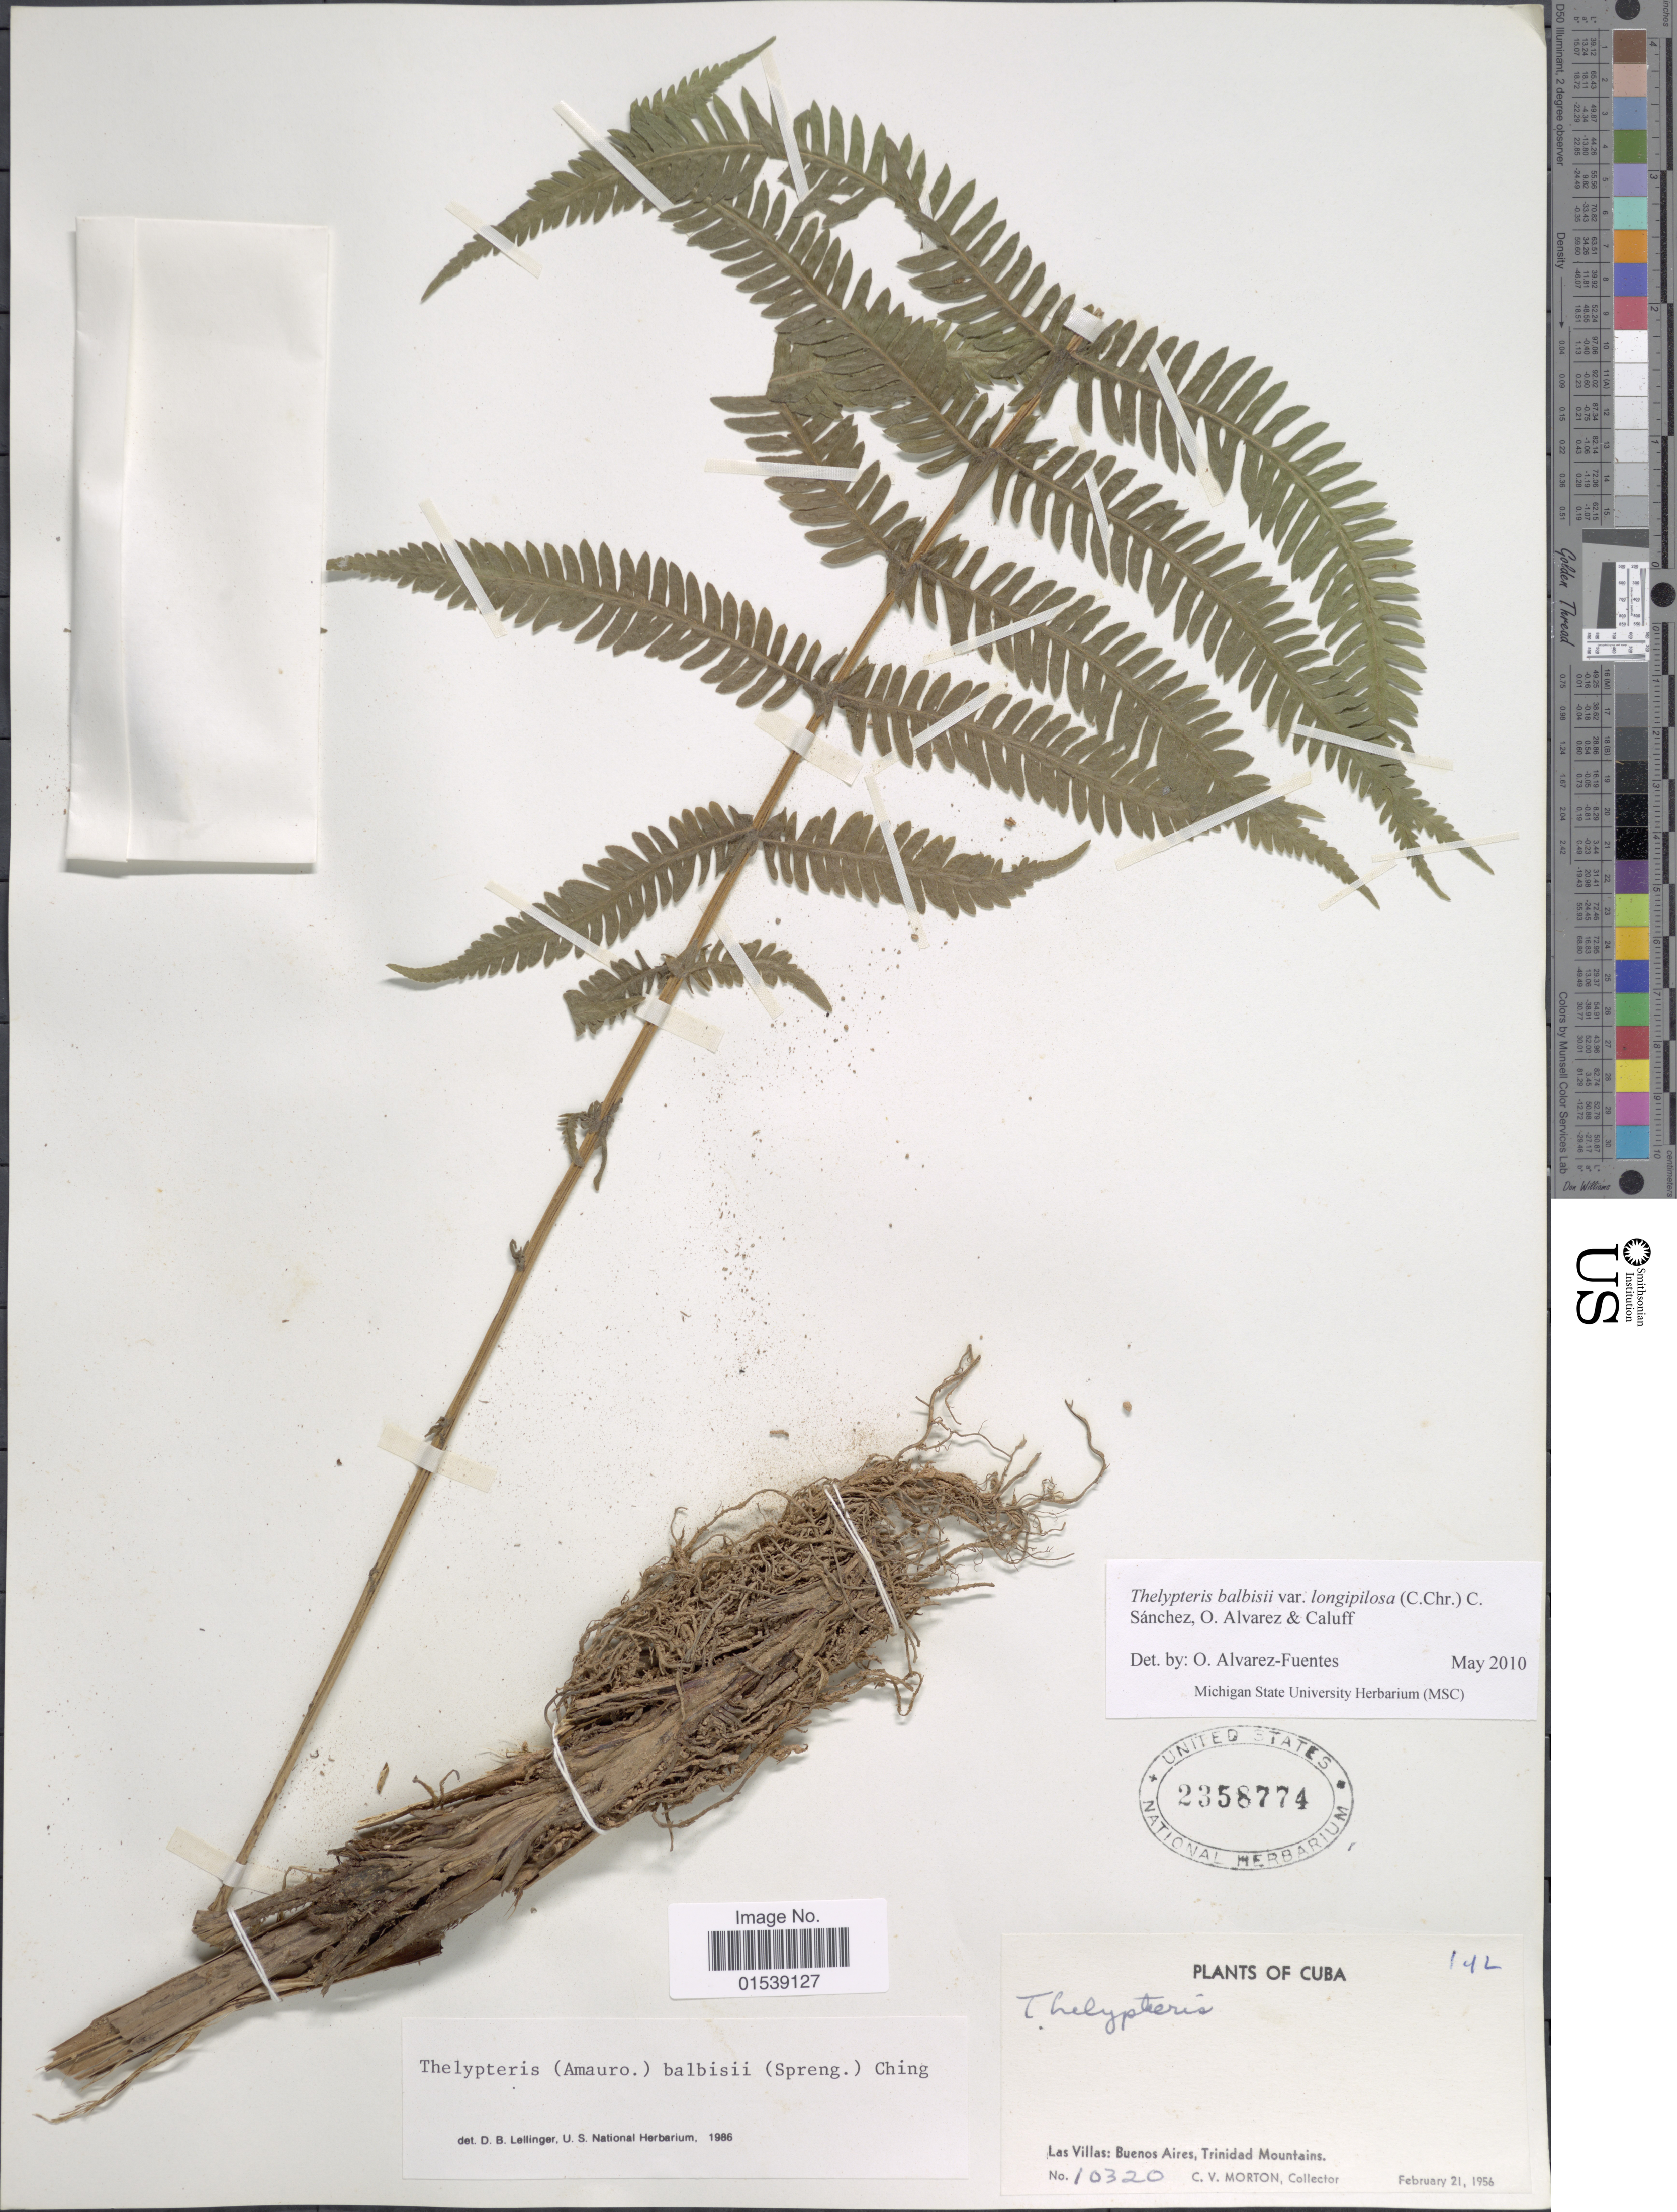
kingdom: Plantae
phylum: Tracheophyta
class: Polypodiopsida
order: Polypodiales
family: Thelypteridaceae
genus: Amauropelta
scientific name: Amauropelta balbisii (Spreng.) comb. nov., ined. 2015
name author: (Spreng.)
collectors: C. V. Morton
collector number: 10320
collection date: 1956-02-21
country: Cuba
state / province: Las Villas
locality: Las Villas: Buenos Aires, Trinidad Mountains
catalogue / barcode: US 2358774